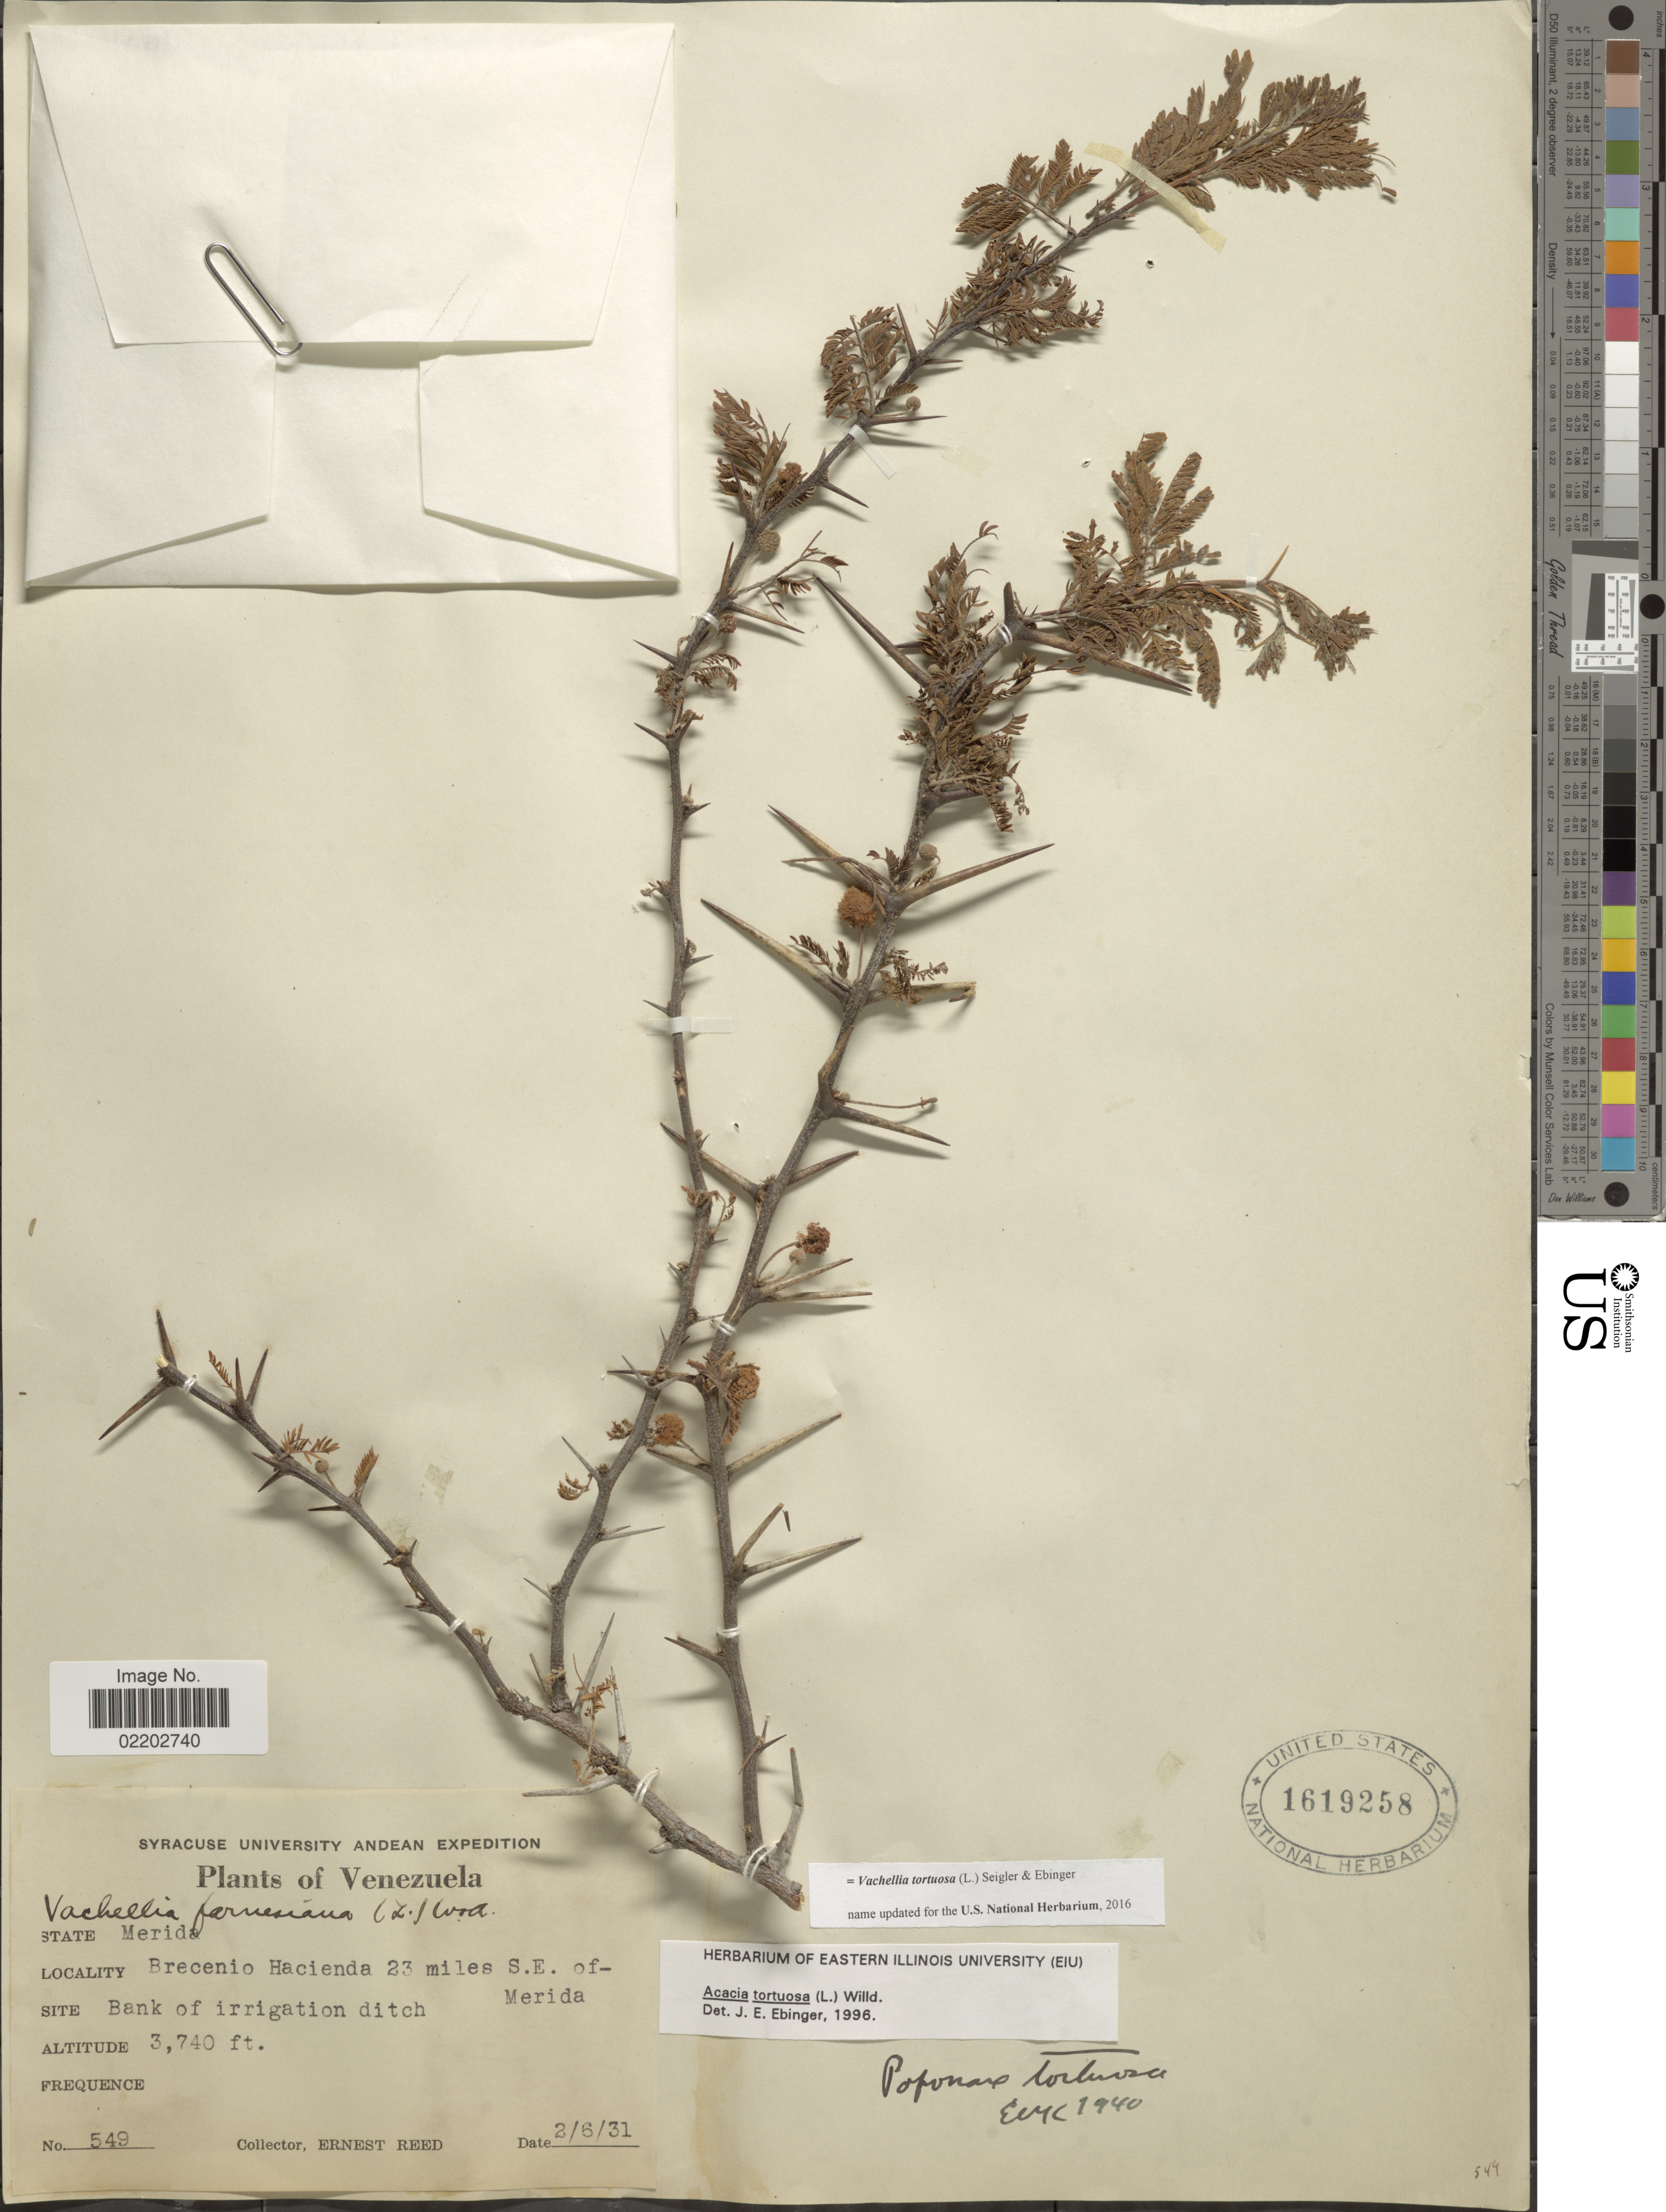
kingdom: Plantae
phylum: Tracheophyta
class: Magnoliopsida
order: Fabales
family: Fabaceae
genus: Vachellia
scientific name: Vachellia tortuosa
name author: (L.) Seigler & Ebinger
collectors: E. Reed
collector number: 549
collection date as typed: Transcribed d/m/y: 2/6/31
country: Venezuela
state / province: Mérida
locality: Brecenio Hacienda 23 miled S.E. of Merida, bank of irrgation ditch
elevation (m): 1140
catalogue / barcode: US 1619258